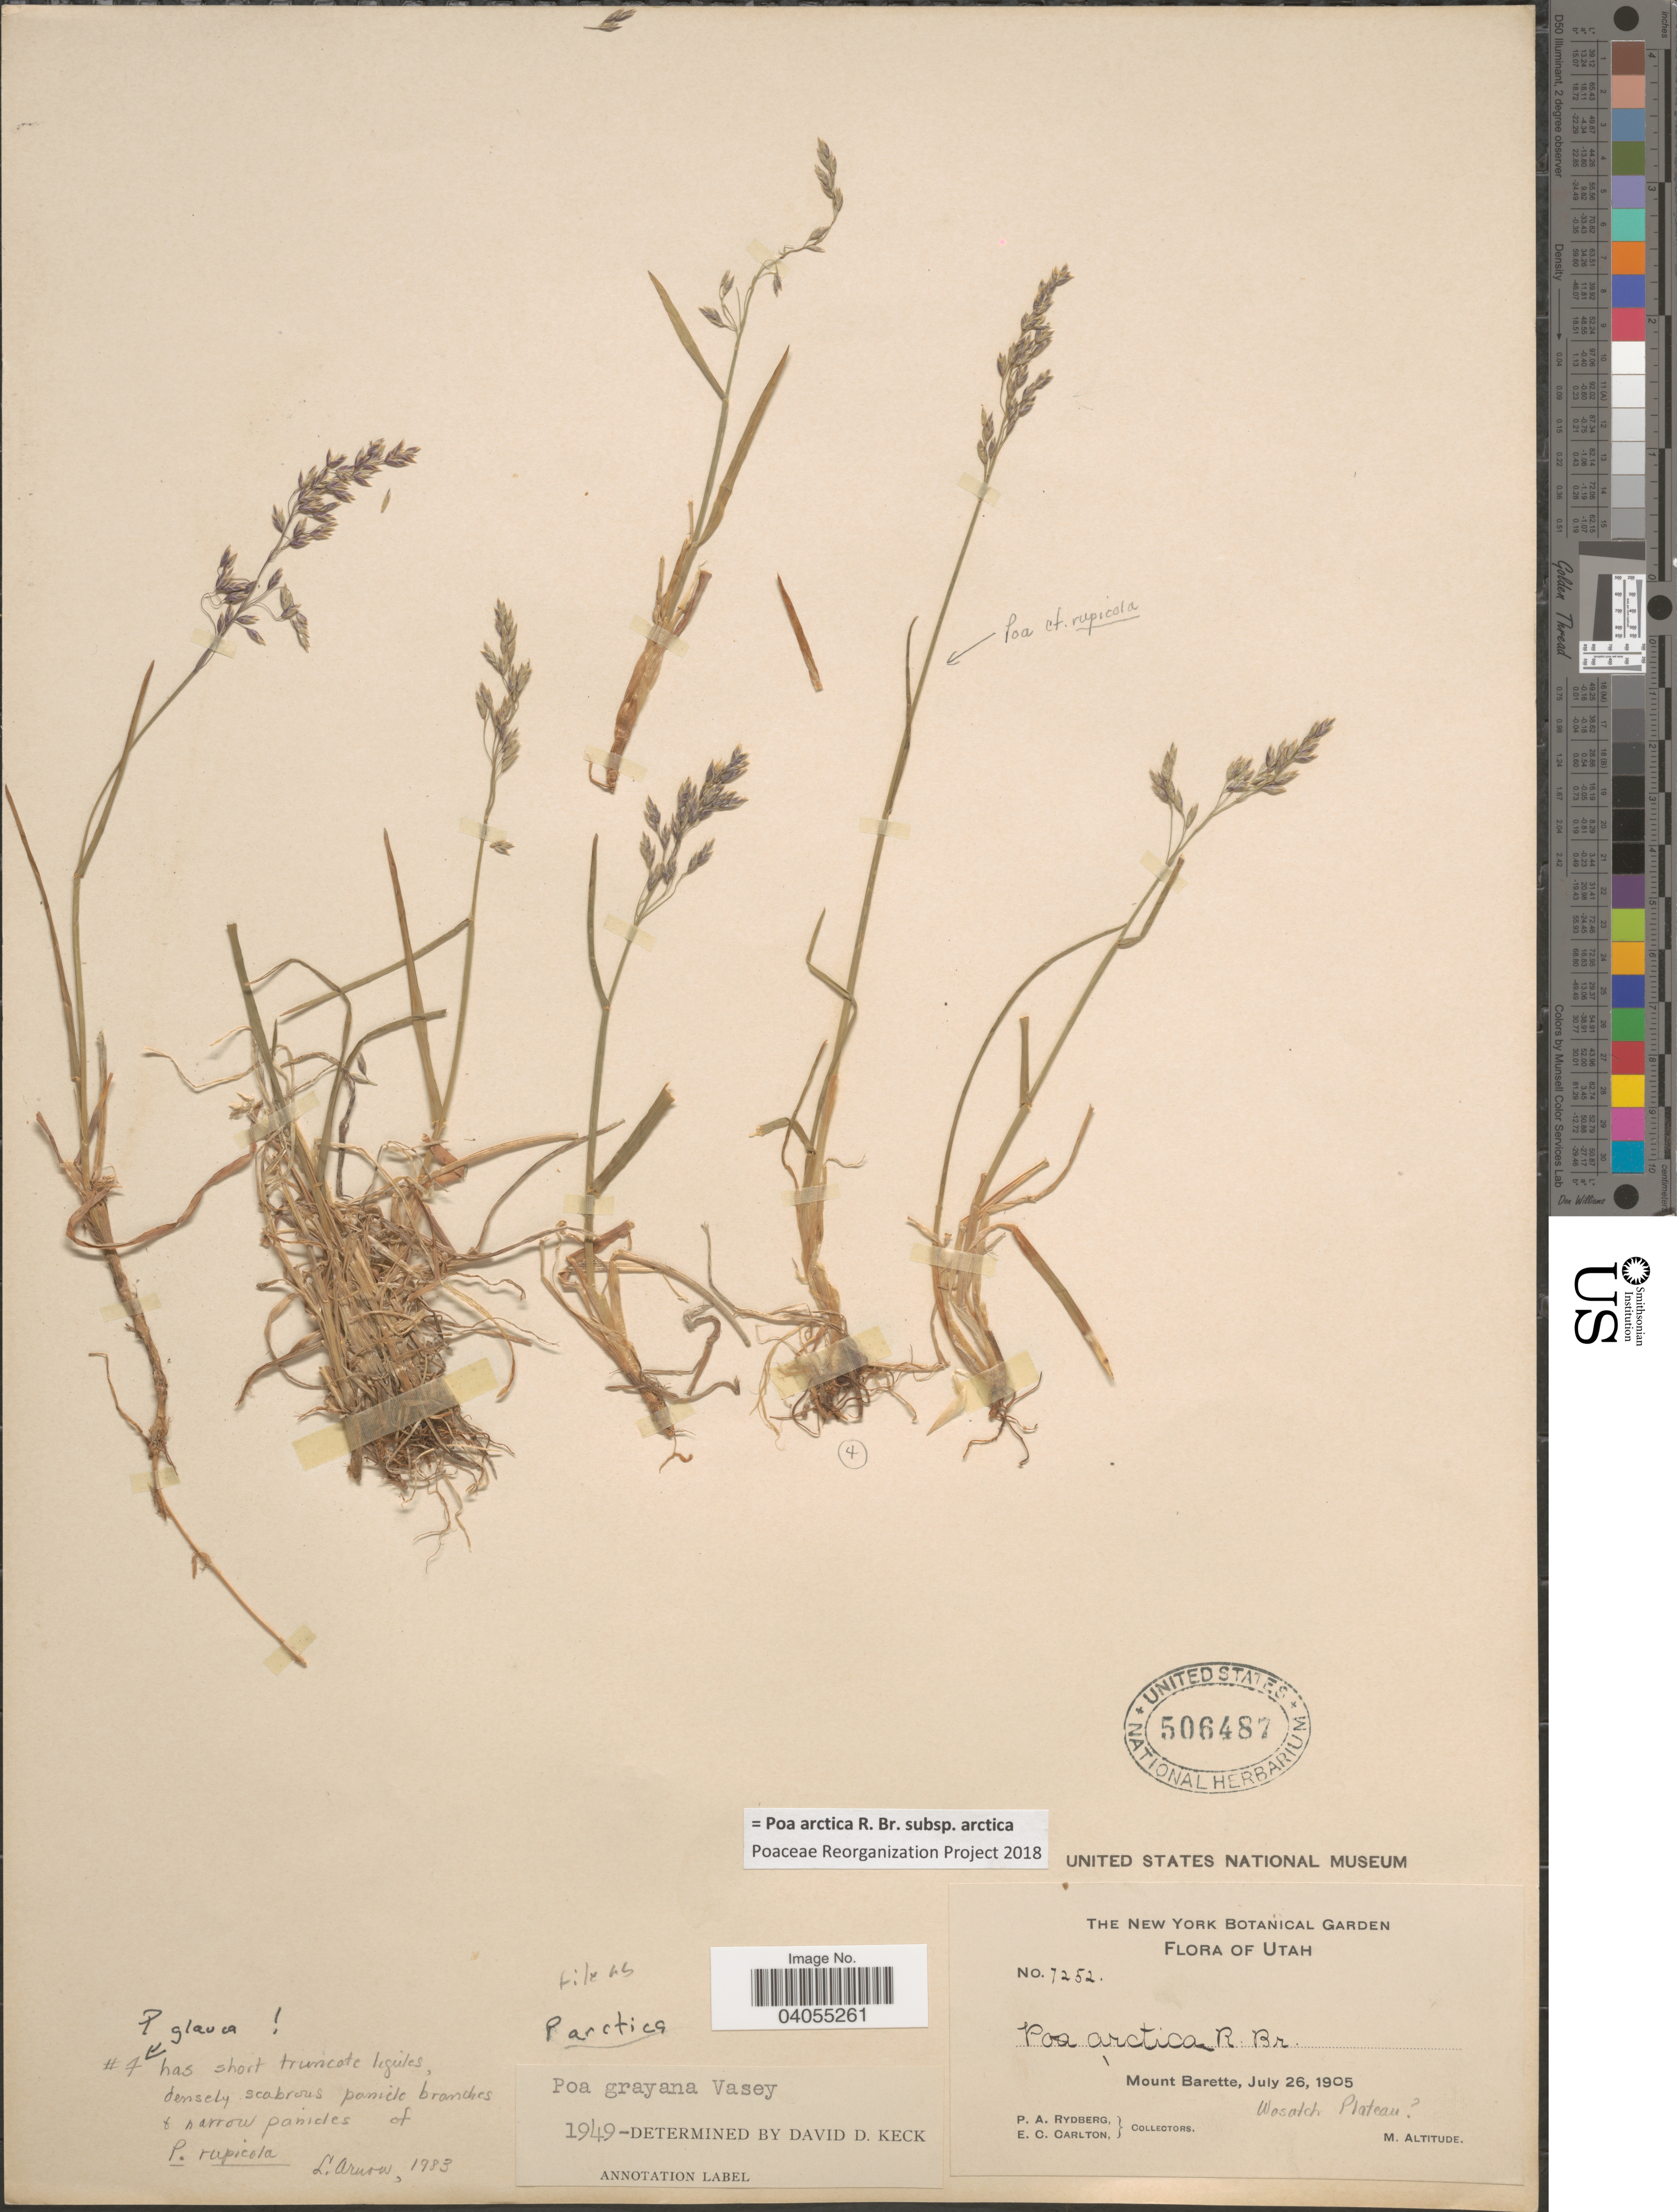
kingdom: Plantae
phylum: Tracheophyta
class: Liliopsida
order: Poales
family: Poaceae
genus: Poa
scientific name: Poa arctica subsp. arctica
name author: R. Br.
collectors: P. A. Rydberg & E. Carlton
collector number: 7252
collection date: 1905-07-26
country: United States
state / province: Utah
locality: Mount Barette, Wasatch Plateau [unsure placement].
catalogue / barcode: US 506487